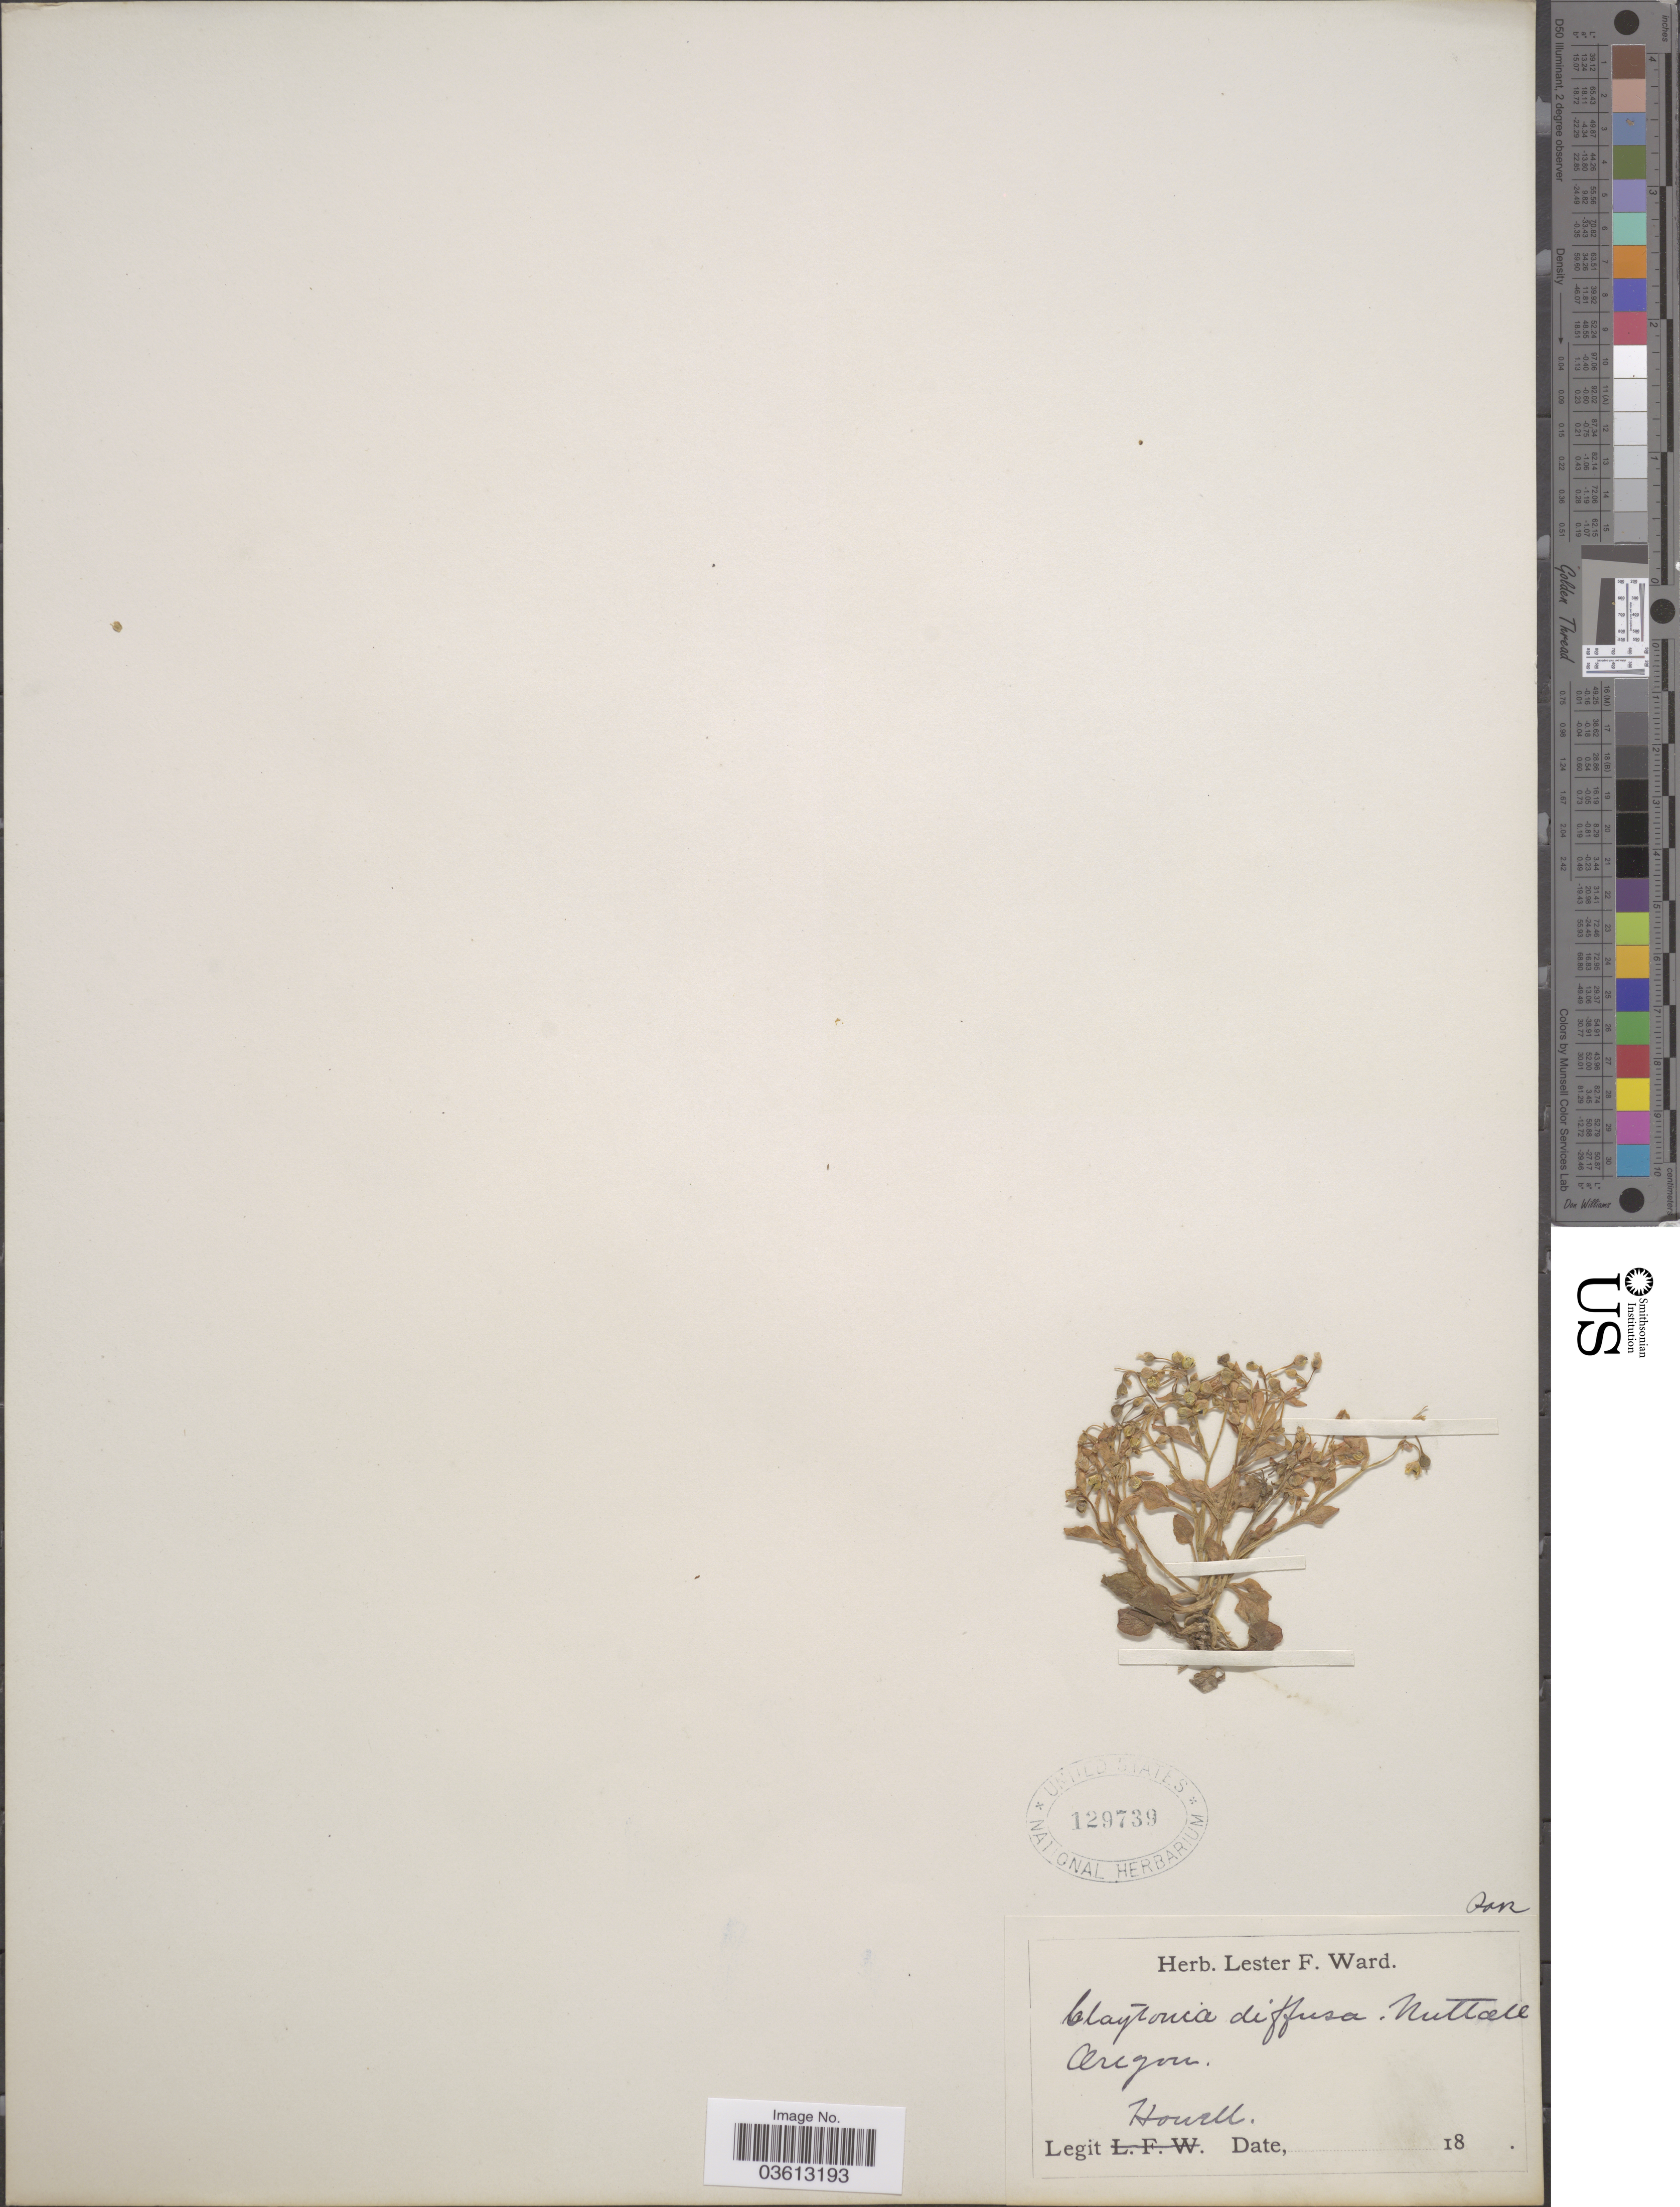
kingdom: Plantae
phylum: Tracheophyta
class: Magnoliopsida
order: Caryophyllales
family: Montiaceae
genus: Montia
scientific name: Montia diffusa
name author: (Nutt.) Greene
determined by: Strong, Mark T., (BOT), Smithsonian Institution - National Museum of Natural History (UNITED STATES)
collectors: -. Howell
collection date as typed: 18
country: United States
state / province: Oregon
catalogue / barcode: US 129739